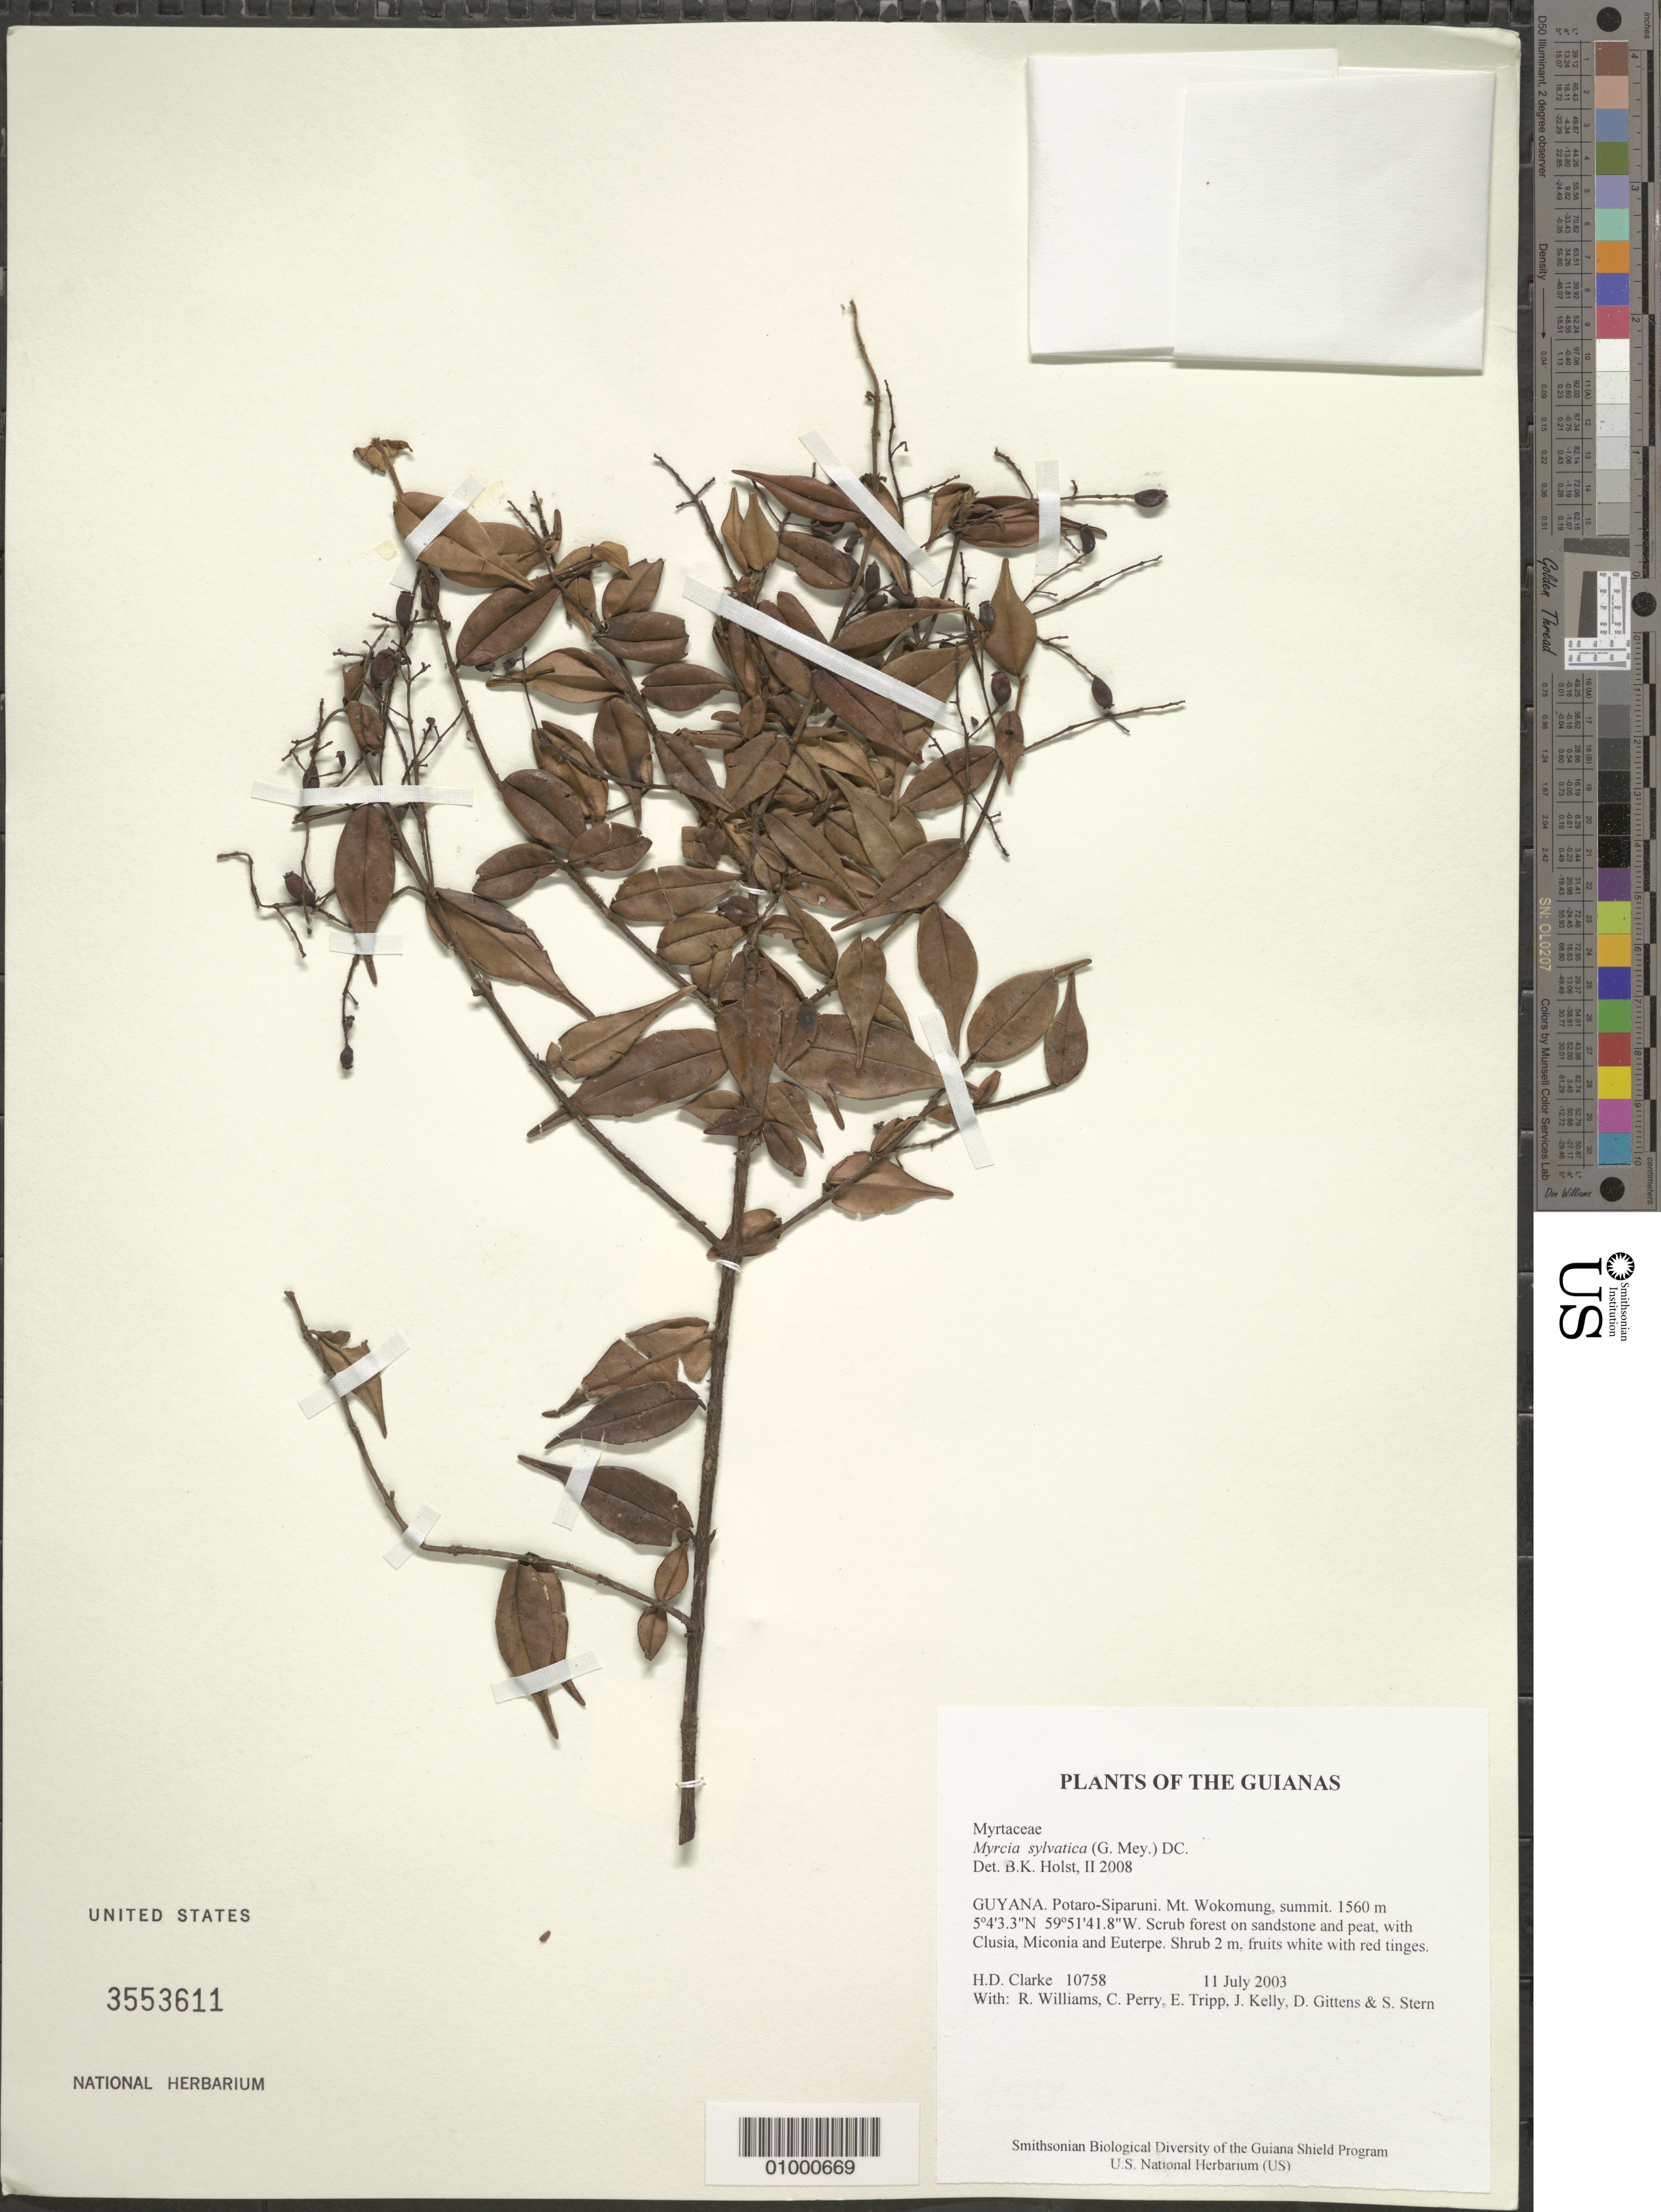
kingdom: Plantae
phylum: Tracheophyta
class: Magnoliopsida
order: Myrtales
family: Myrtaceae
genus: Myrcia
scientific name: Myrcia sylvatica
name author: (G. Mey.) DC.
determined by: Holst, Bruce K.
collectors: H. D. Clarke, R. Williams, C. Perry, E. Tripp, J. Kelly, D. Gittens & S. R. Stern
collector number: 10758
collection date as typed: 11 July 2003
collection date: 2003-07-11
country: Guyana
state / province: Potaro-Siparuni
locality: Mt. Wokomung, summit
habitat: Scrub forest on sandstone and peat, with Clusia, Miconia and Euterpe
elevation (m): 1560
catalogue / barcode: US 3553611